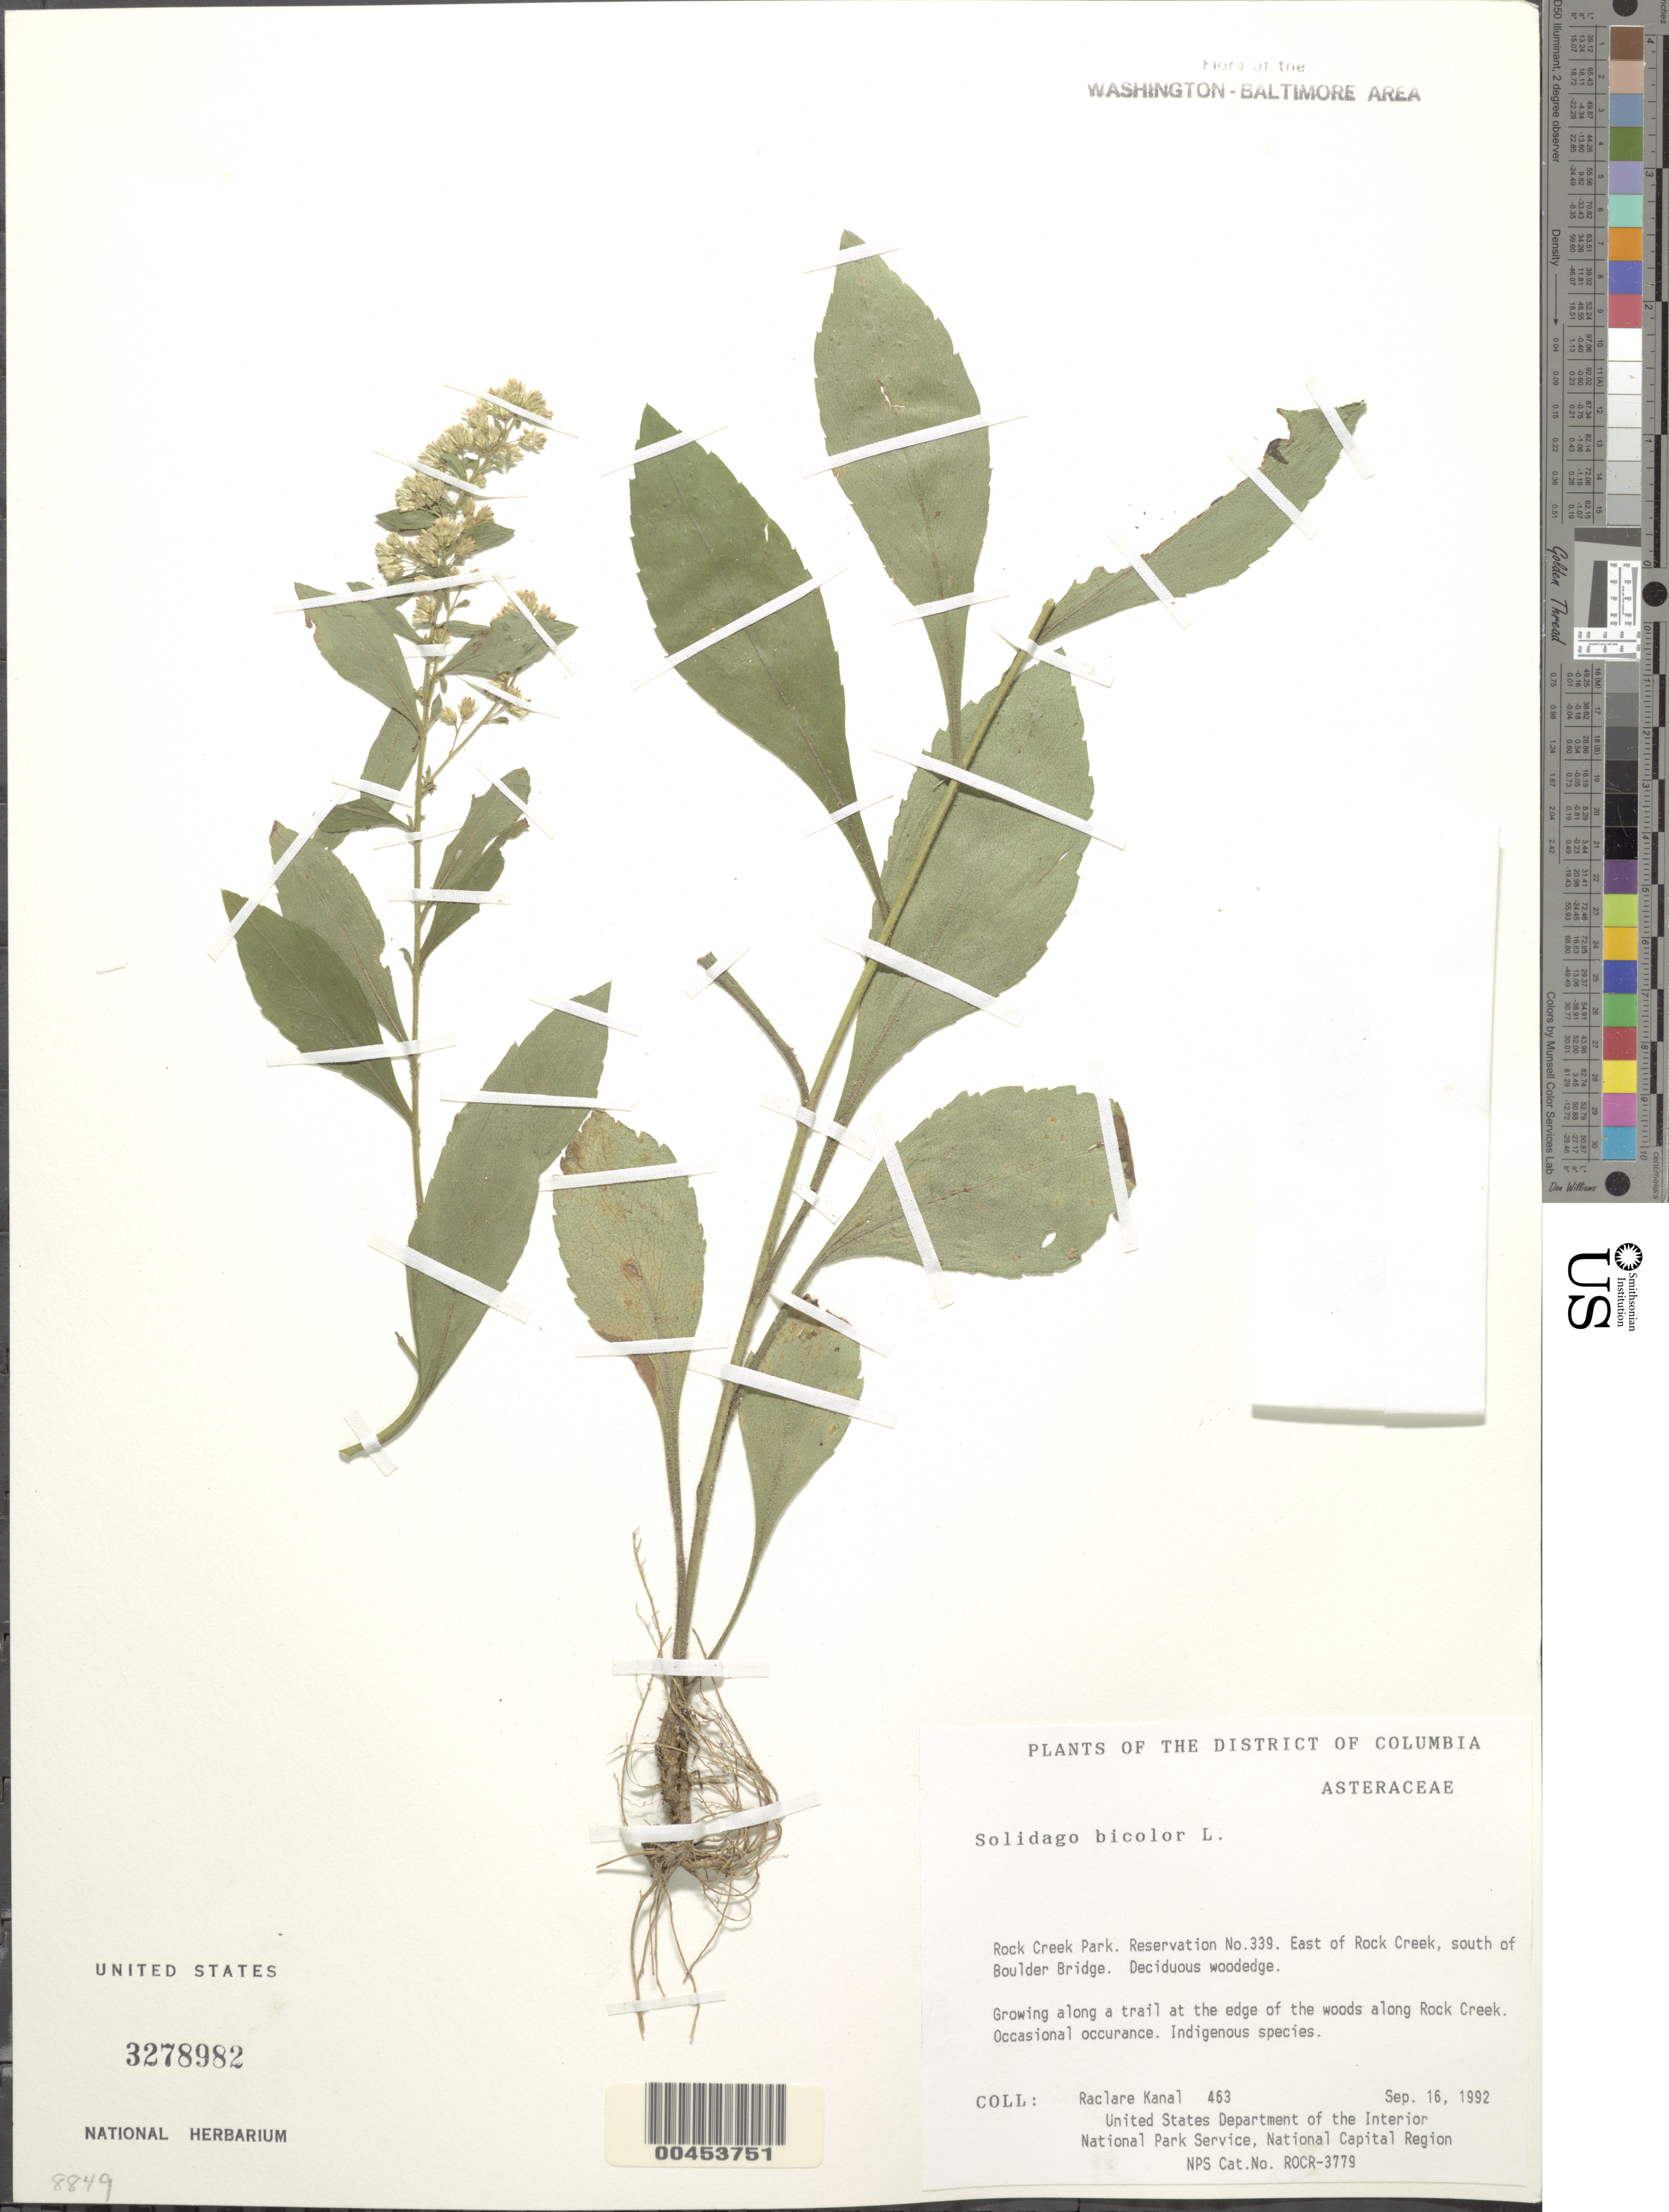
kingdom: Plantae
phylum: Tracheophyta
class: Magnoliopsida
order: Asterales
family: Asteraceae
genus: Solidago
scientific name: Solidago bicolor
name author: L.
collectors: R. Kanal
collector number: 463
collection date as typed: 16 Sep 1992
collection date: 1992-09-16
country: United States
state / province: District of Columbia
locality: Rock Creek Park, Res 339, E of Rock Creek, S of Boulder Bridge Rock Creek Park & vicinity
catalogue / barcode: US 3278982